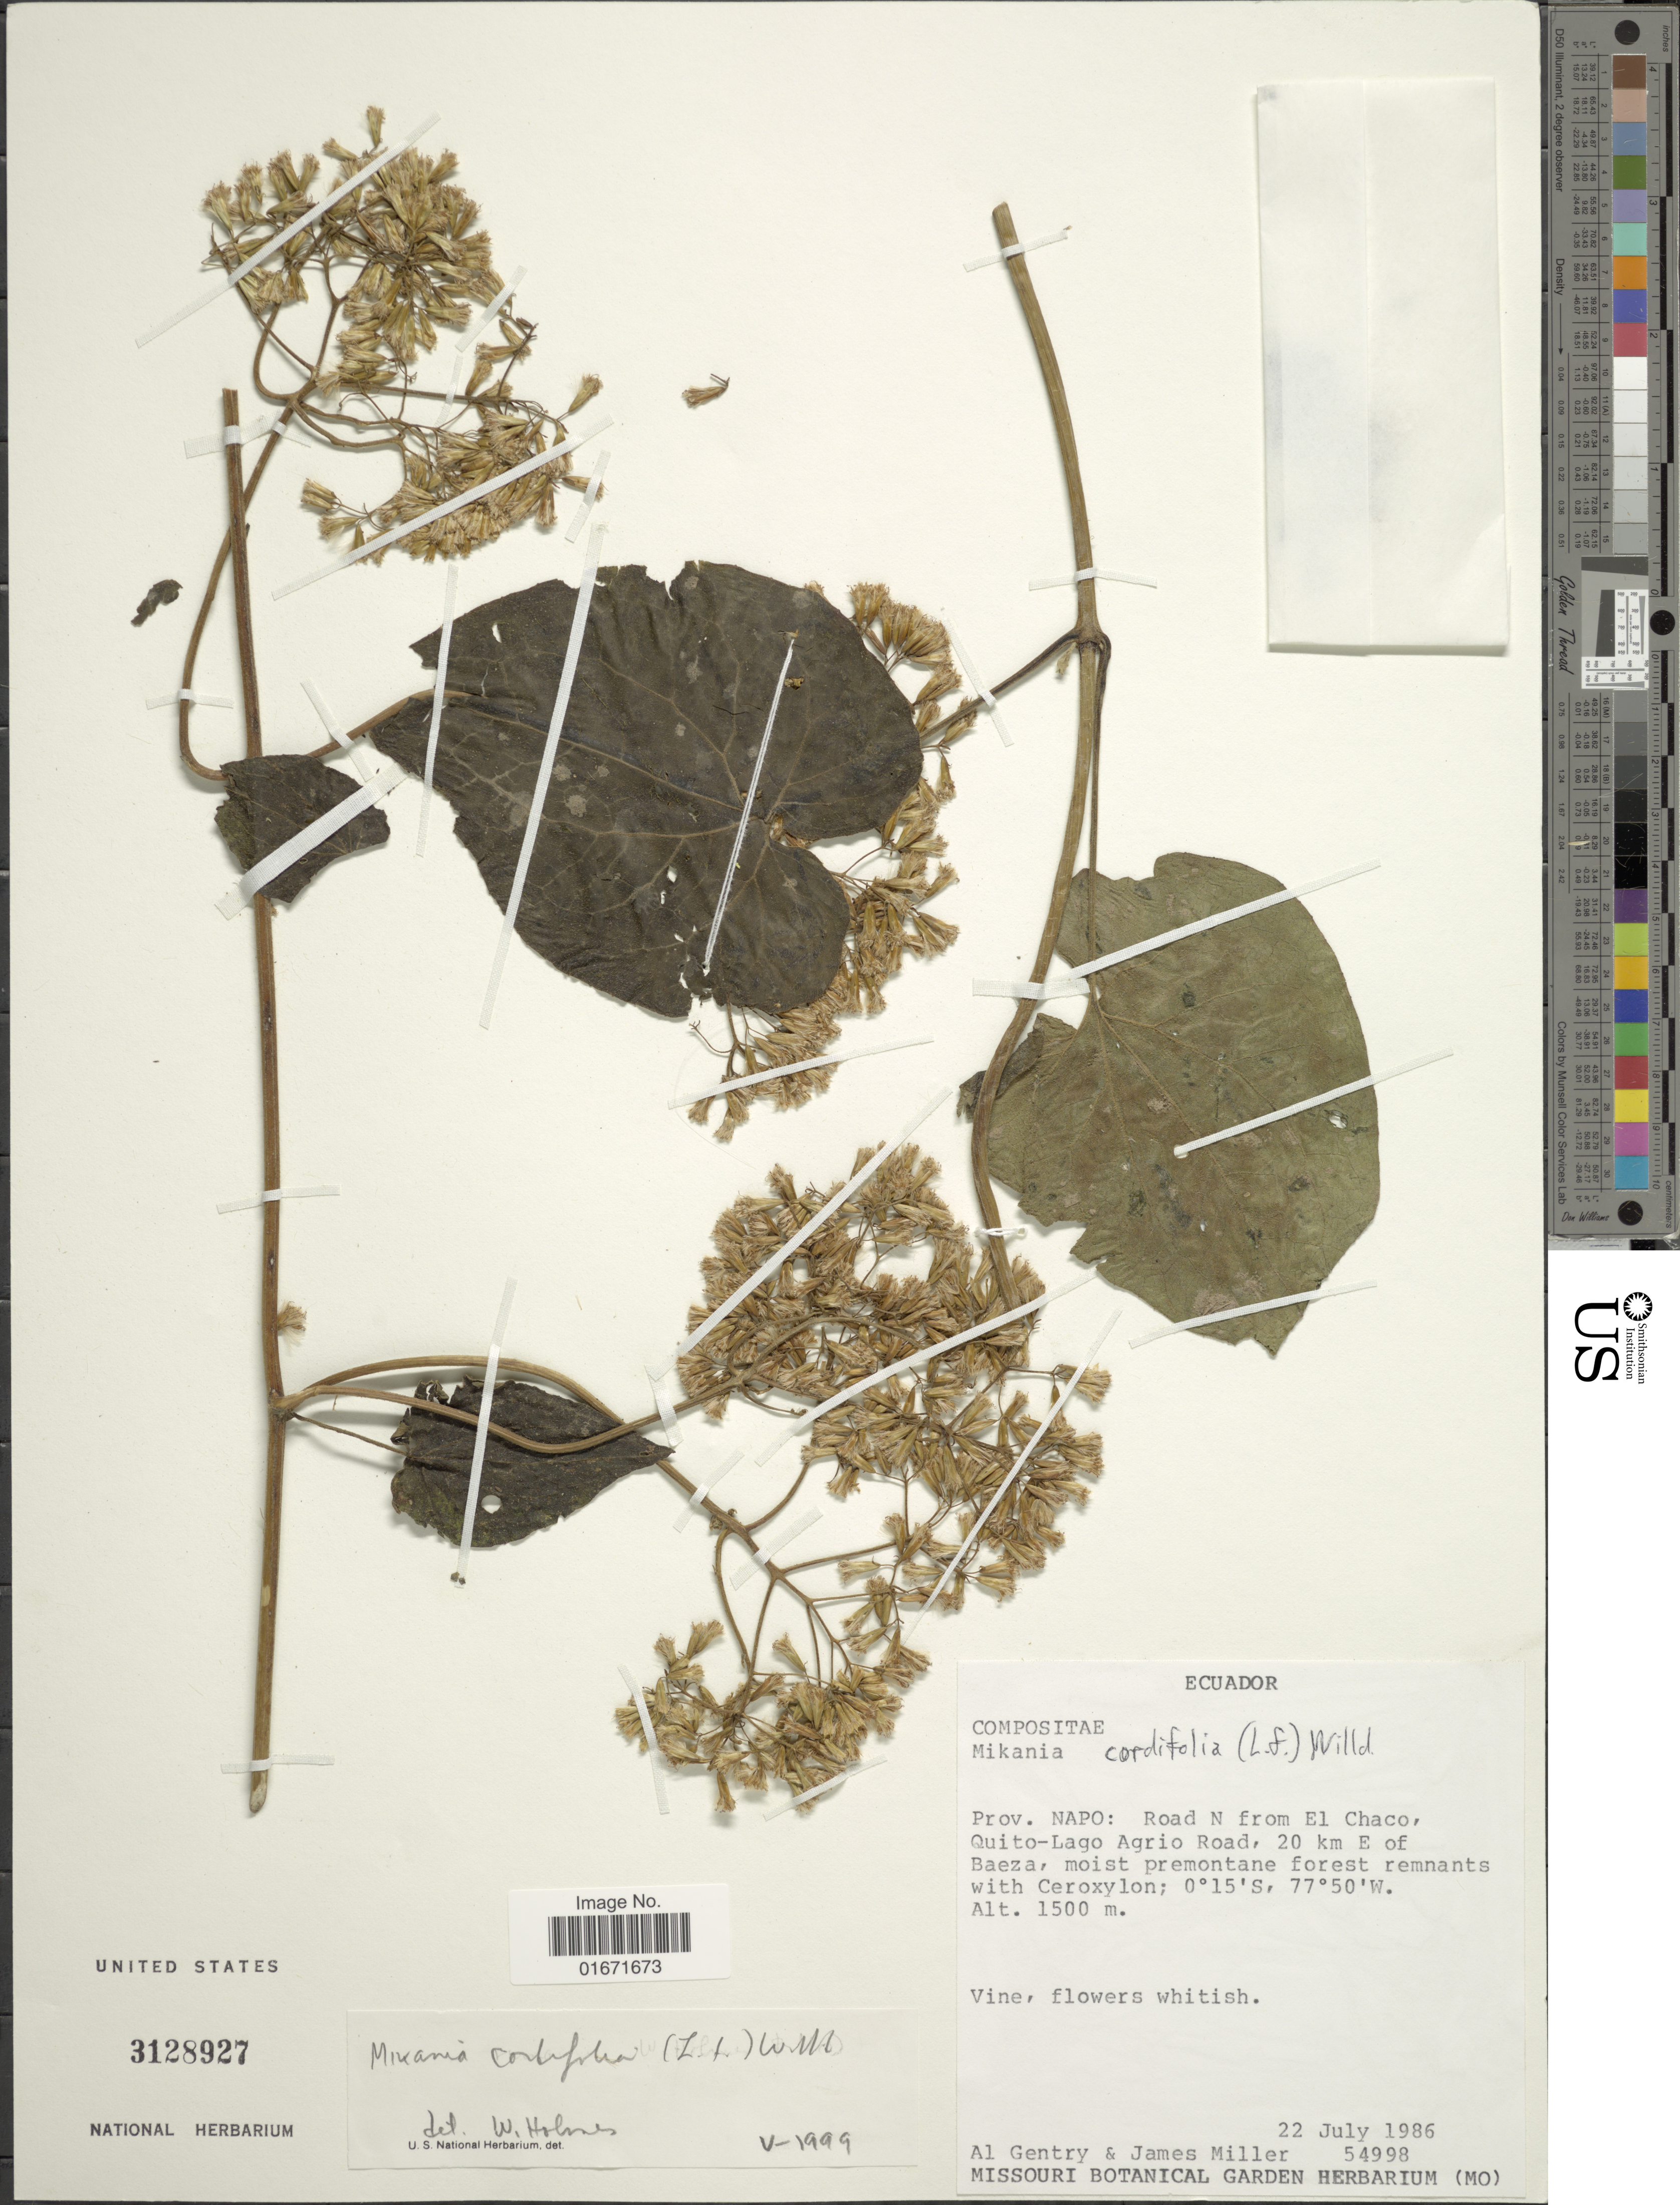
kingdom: Plantae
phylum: Tracheophyta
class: Magnoliopsida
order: Asterales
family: Asteraceae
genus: Mikania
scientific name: Mikania cordifolia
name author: Kunth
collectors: A. H. Gentry & J. S. Miller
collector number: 54998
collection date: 1986-07-22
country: Ecuador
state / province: Napo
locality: Prov. Napo: Road N from El Chaco, Quito-Lago Agrio Road, 20 km E of Baeza, moist premontane forest remnants with Ceroxylon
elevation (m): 1500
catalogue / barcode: US 3128927